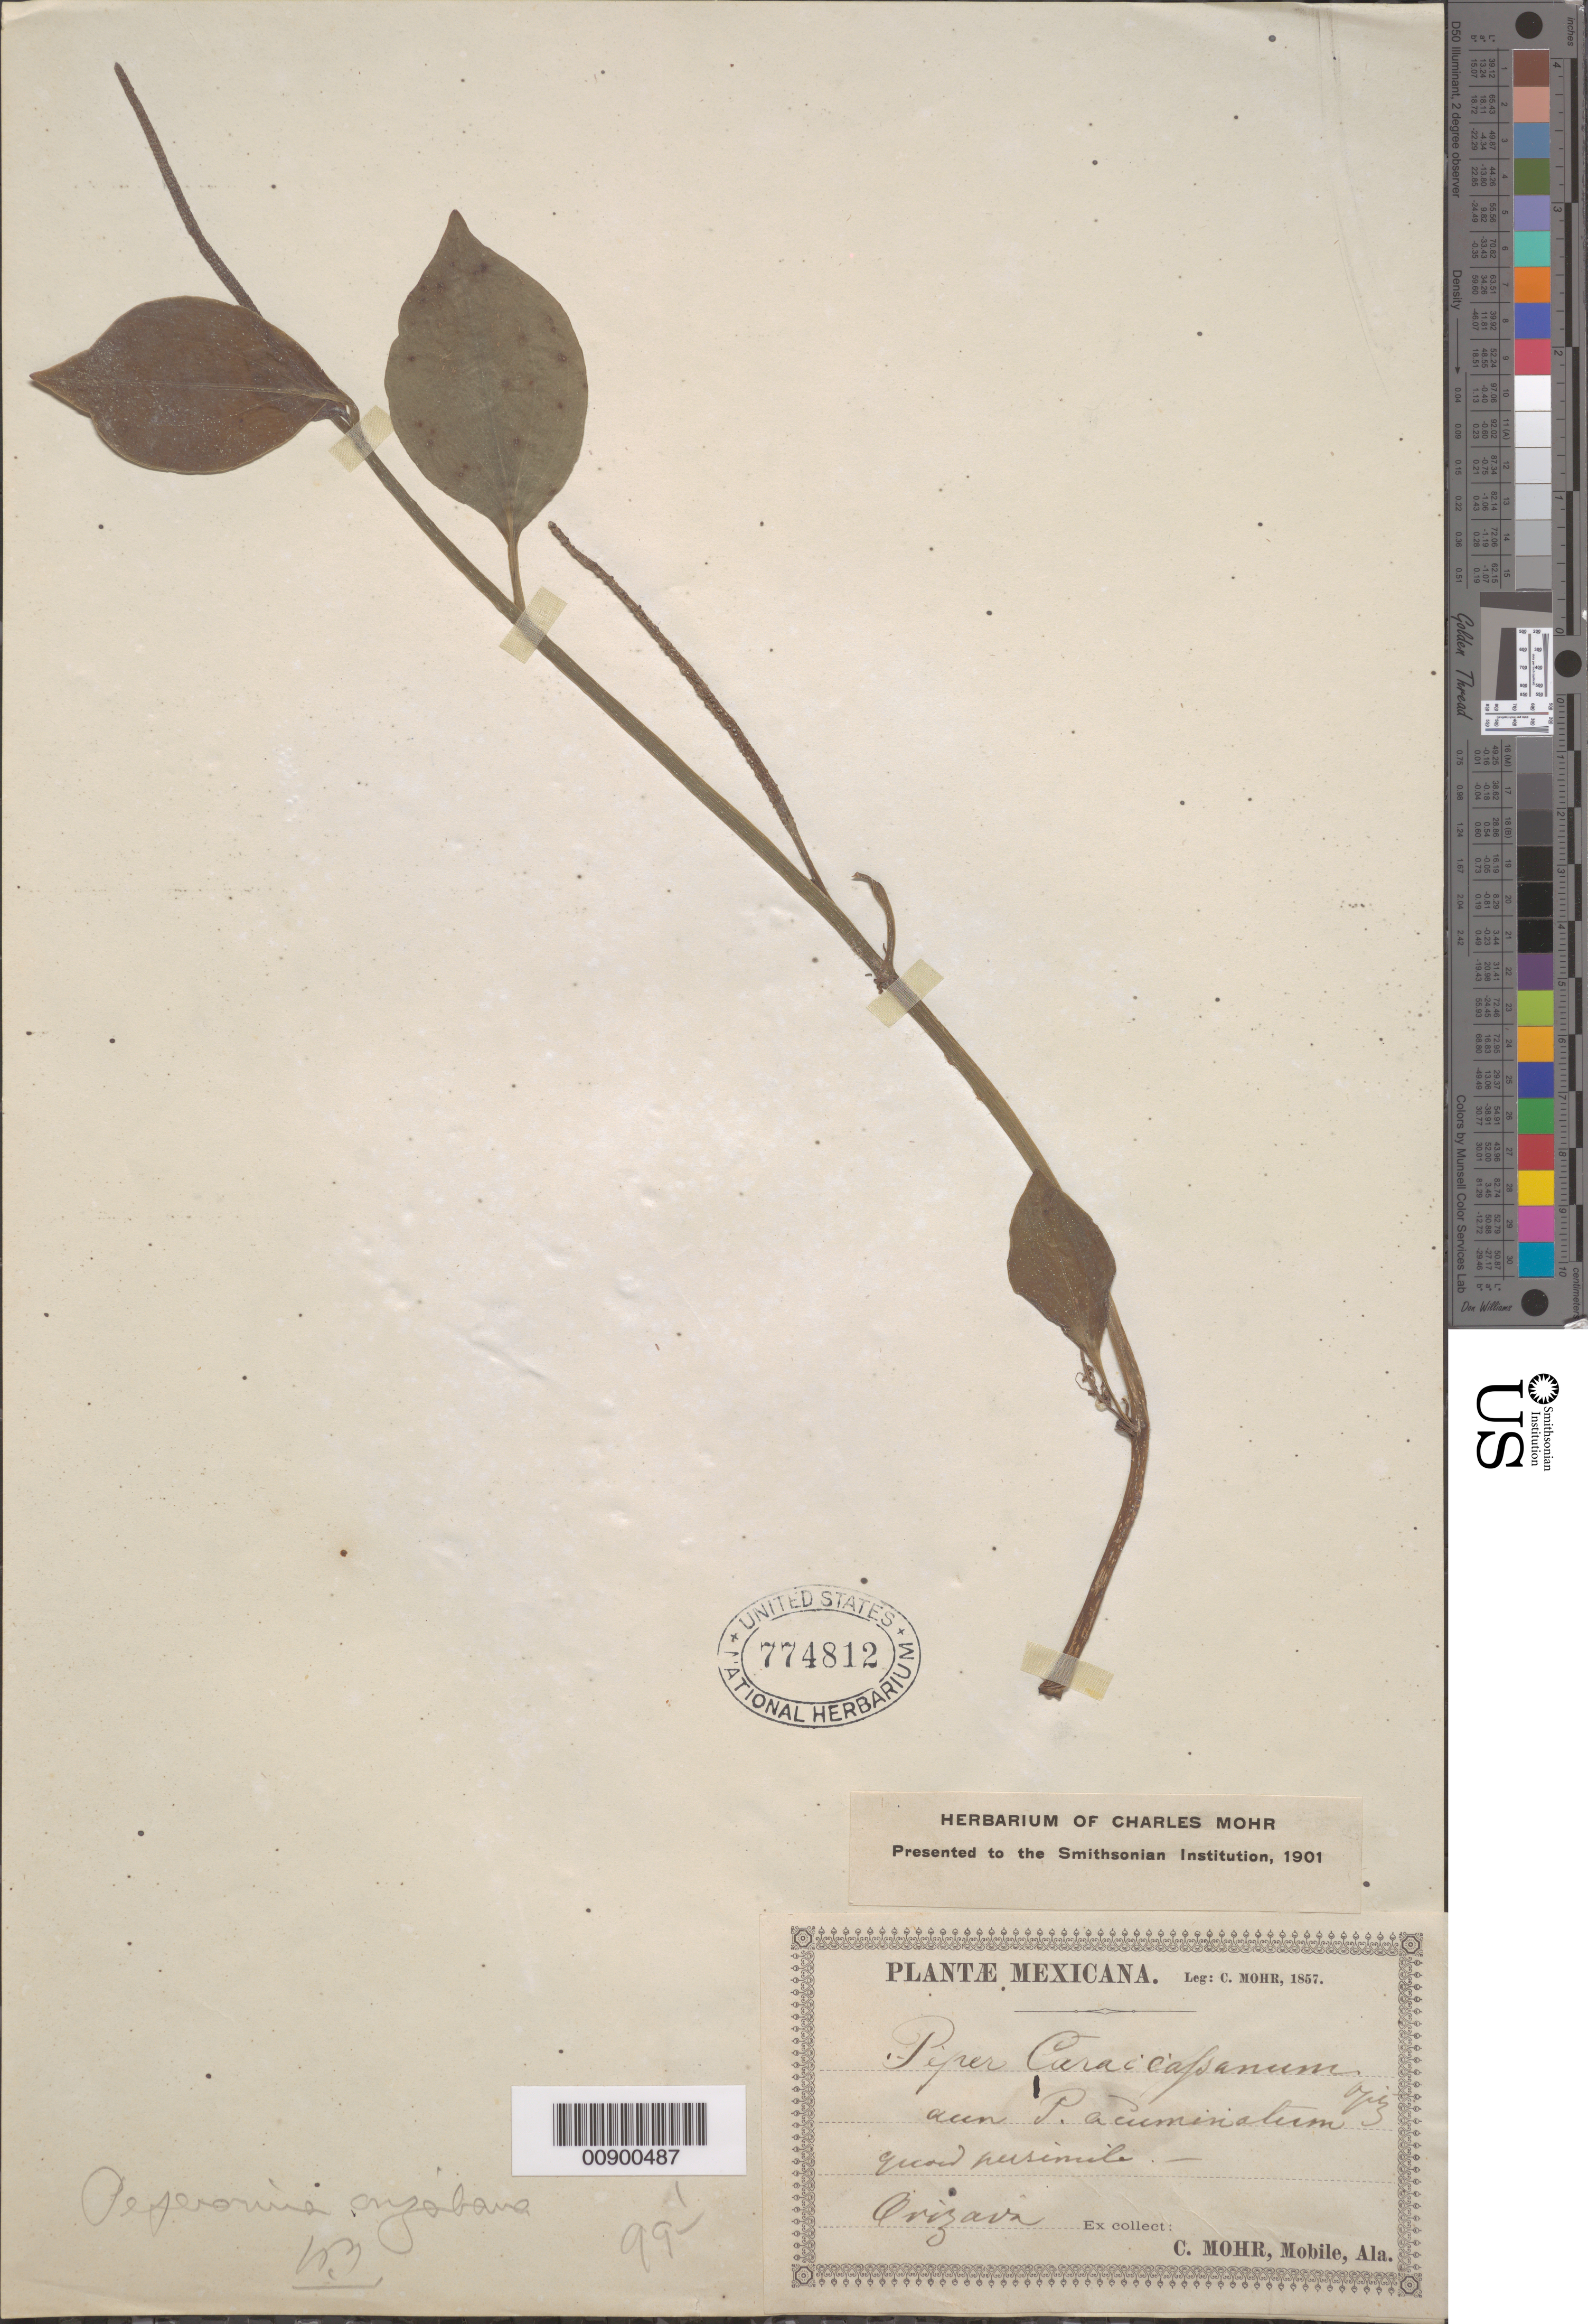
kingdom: Plantae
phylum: Tracheophyta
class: Magnoliopsida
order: Piperales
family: Piperaceae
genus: Peperomia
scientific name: Peperomia sp.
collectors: C. T. Mohr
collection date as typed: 1857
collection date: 1857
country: Mexico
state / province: Veracruz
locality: Orizava [sic].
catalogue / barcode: US 774812